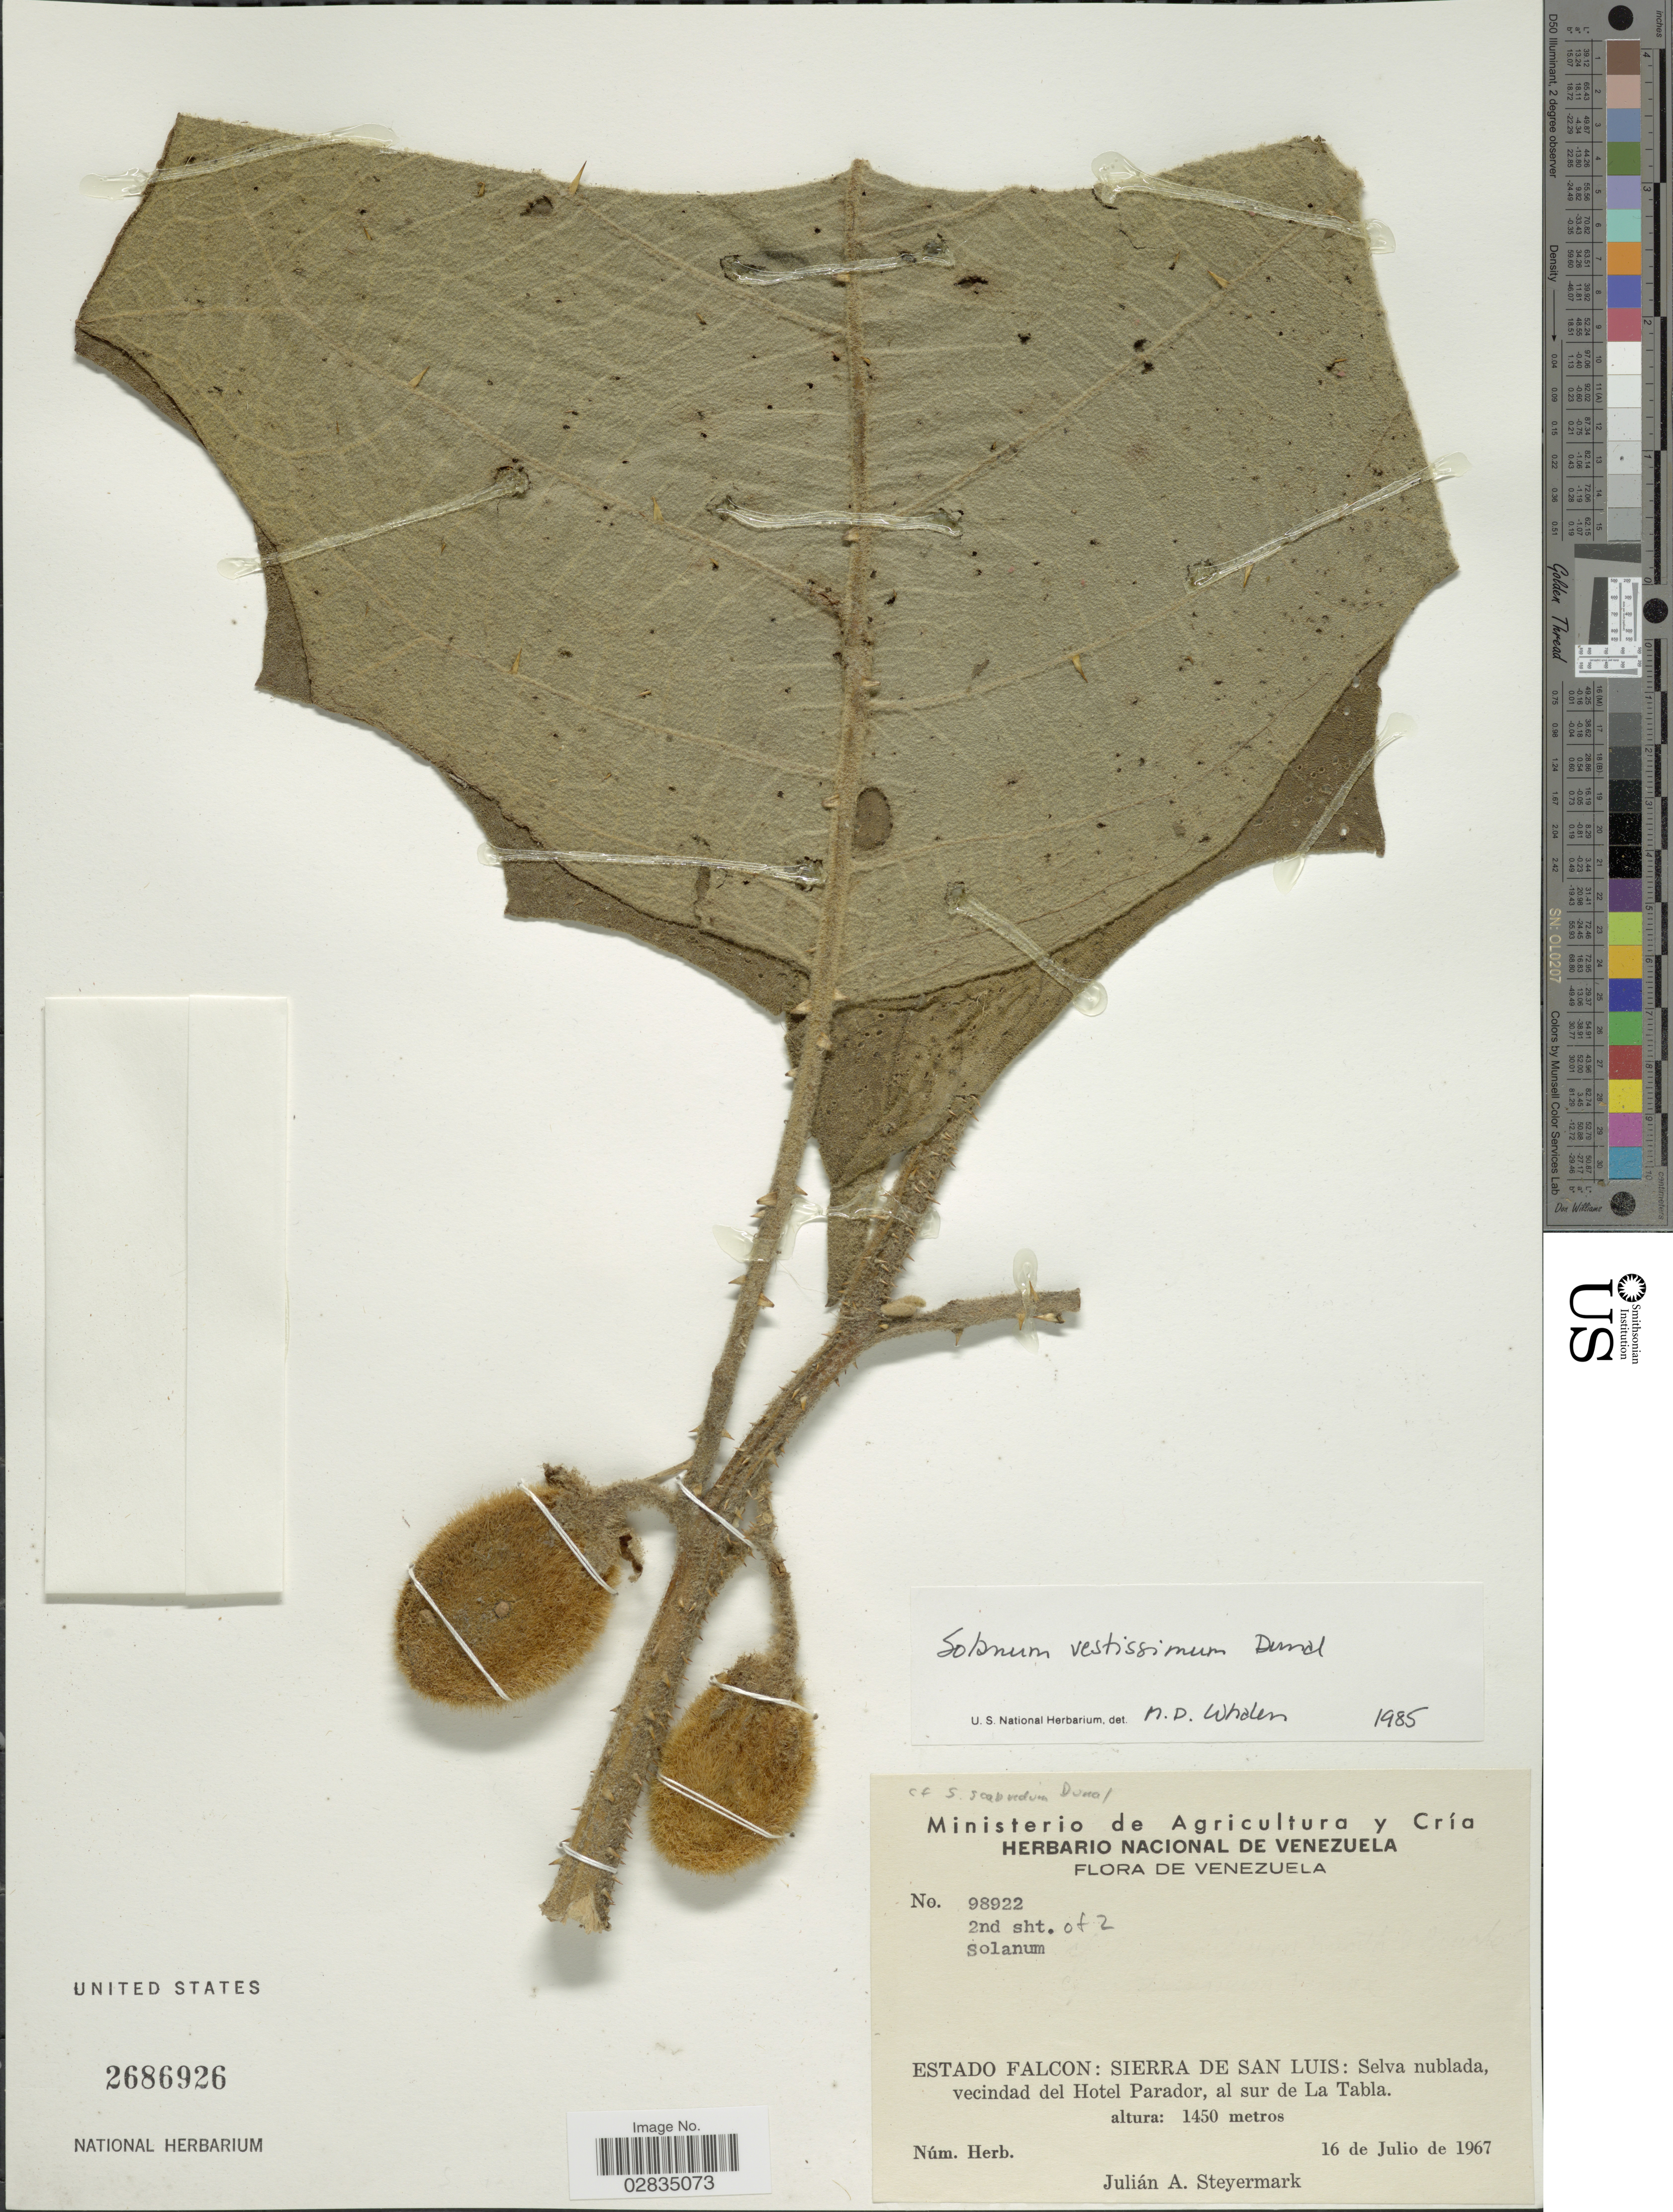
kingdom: Plantae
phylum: Tracheophyta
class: Magnoliopsida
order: Solanales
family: Solanaceae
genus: Solanum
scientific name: Solanum vestissimum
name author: Dunal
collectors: J. Steyermark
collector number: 98922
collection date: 1967-07-16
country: Venezuela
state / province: Falcón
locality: Sierra de San Luis: Selva nublada, vecindad del Hotel Parador, al sur de La Tabla.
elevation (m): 1450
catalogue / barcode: US 2686926